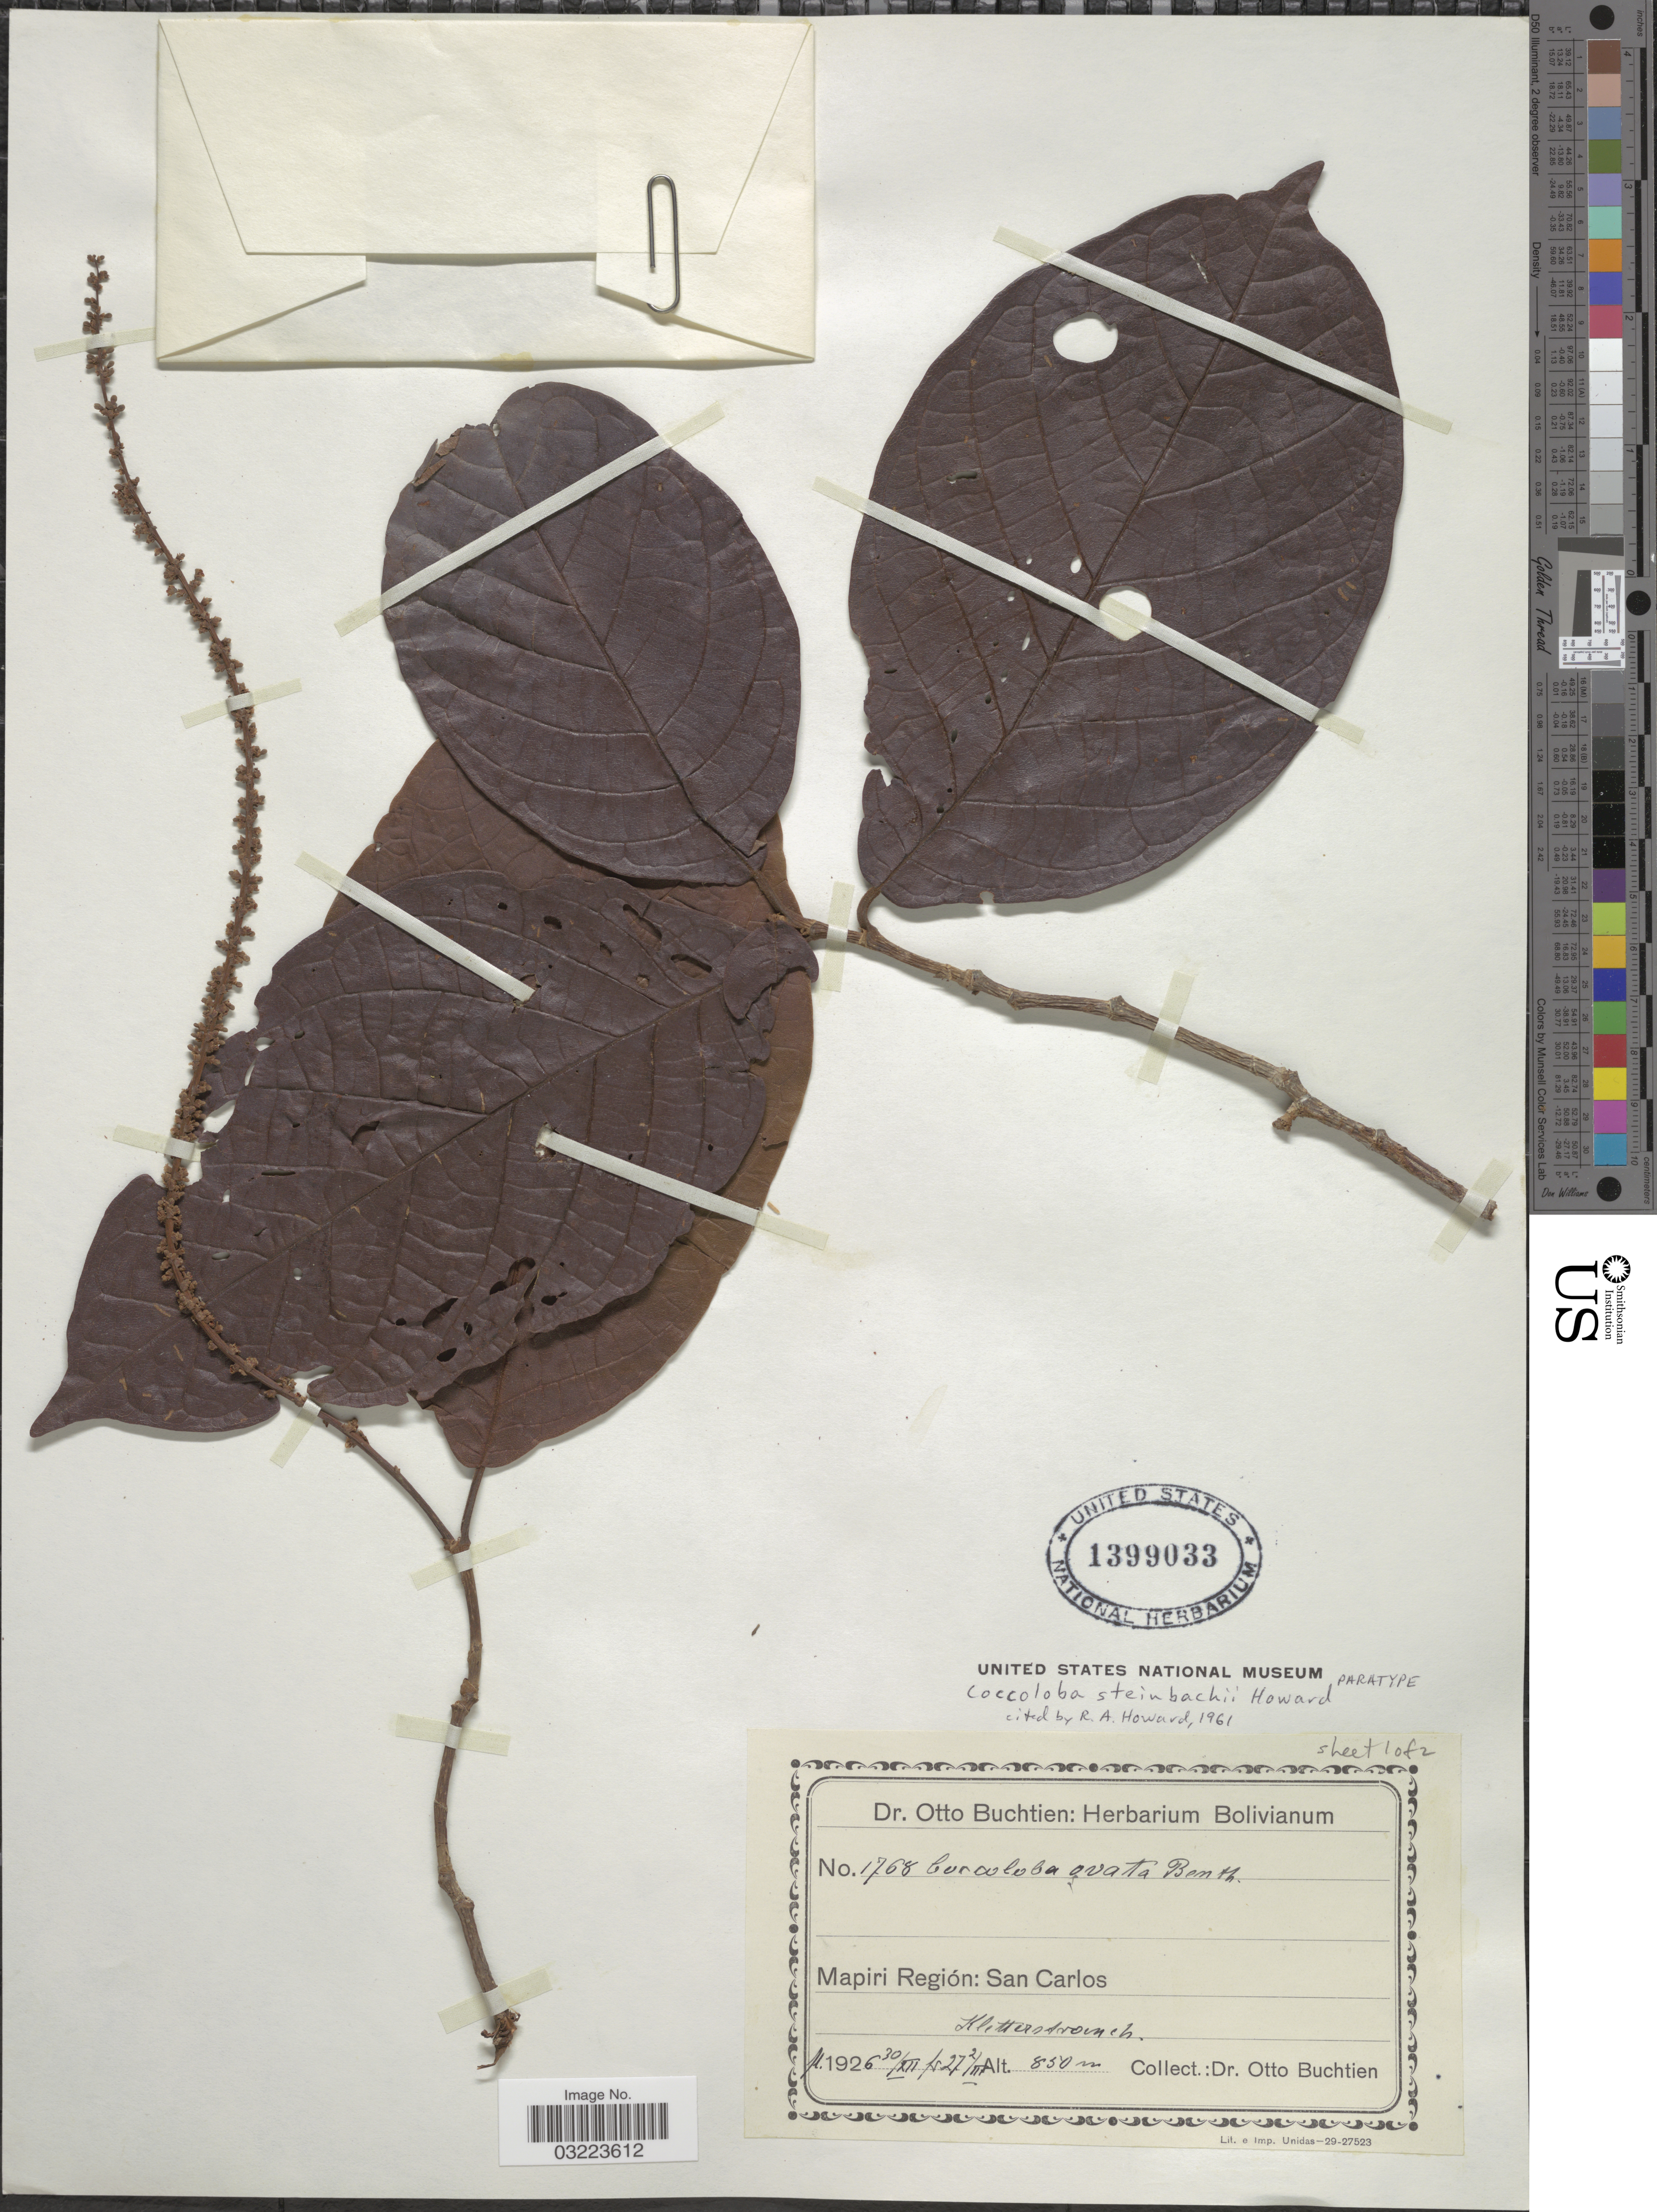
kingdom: Plantae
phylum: Tracheophyta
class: Magnoliopsida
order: Caryophyllales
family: Polygonaceae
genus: Coccoloba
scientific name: Coccoloba steinbachii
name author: R.A. Howard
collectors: O. Buchtien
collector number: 1768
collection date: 1926-12-30/1927-03-02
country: Bolivia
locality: Mapiri Región: San Carlos, Kletterstrauch.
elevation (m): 850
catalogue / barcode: US 1399033